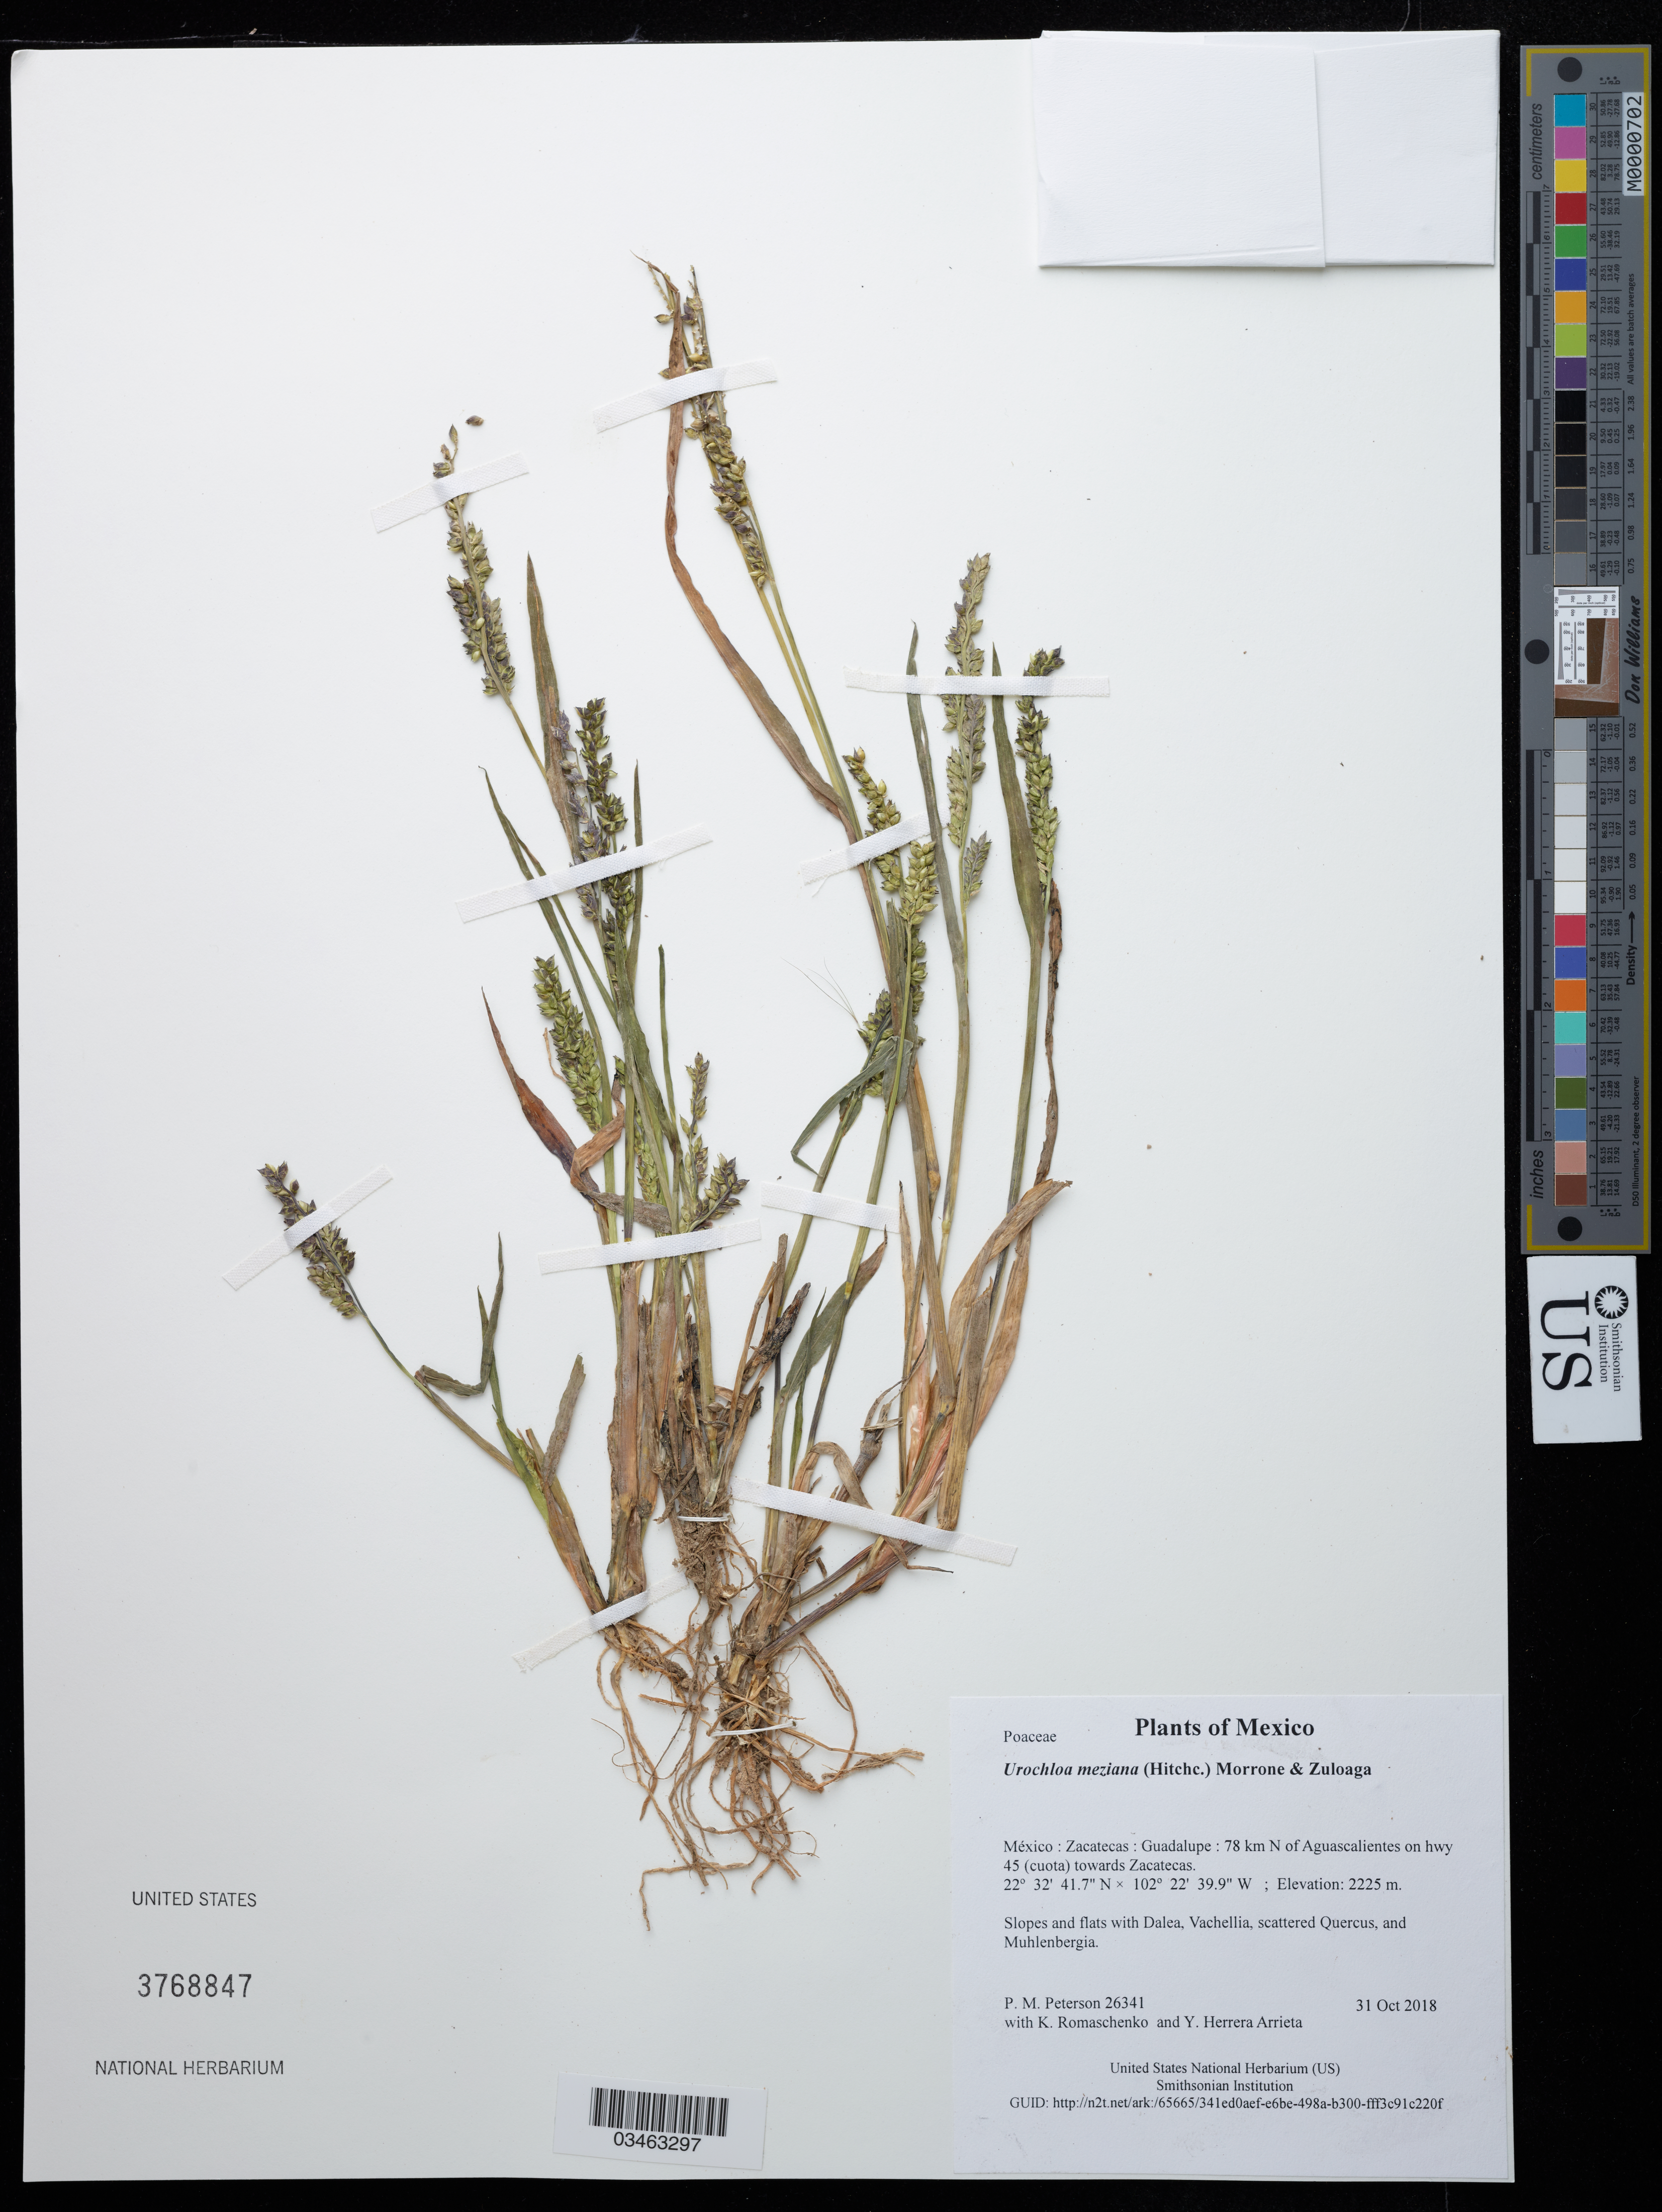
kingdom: Plantae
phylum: Tracheophyta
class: Liliopsida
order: Poales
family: Poaceae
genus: Urochloa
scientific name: Urochloa meziana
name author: (Hitchc.) Morrone & Zuloaga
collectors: P. M. Peterson, K. Romaschenko & Y. Herrera Arrieta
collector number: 26341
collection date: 2018-10-31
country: México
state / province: Zacatecas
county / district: Guadalupe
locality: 78 km N of Aguascalientes on hwy 45 (cuota) towards Zacatecas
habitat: Slopes and flats with Dalea, Vachellia, scattered Quercus, and Muhlenbergia.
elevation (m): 2225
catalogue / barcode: US 3768847